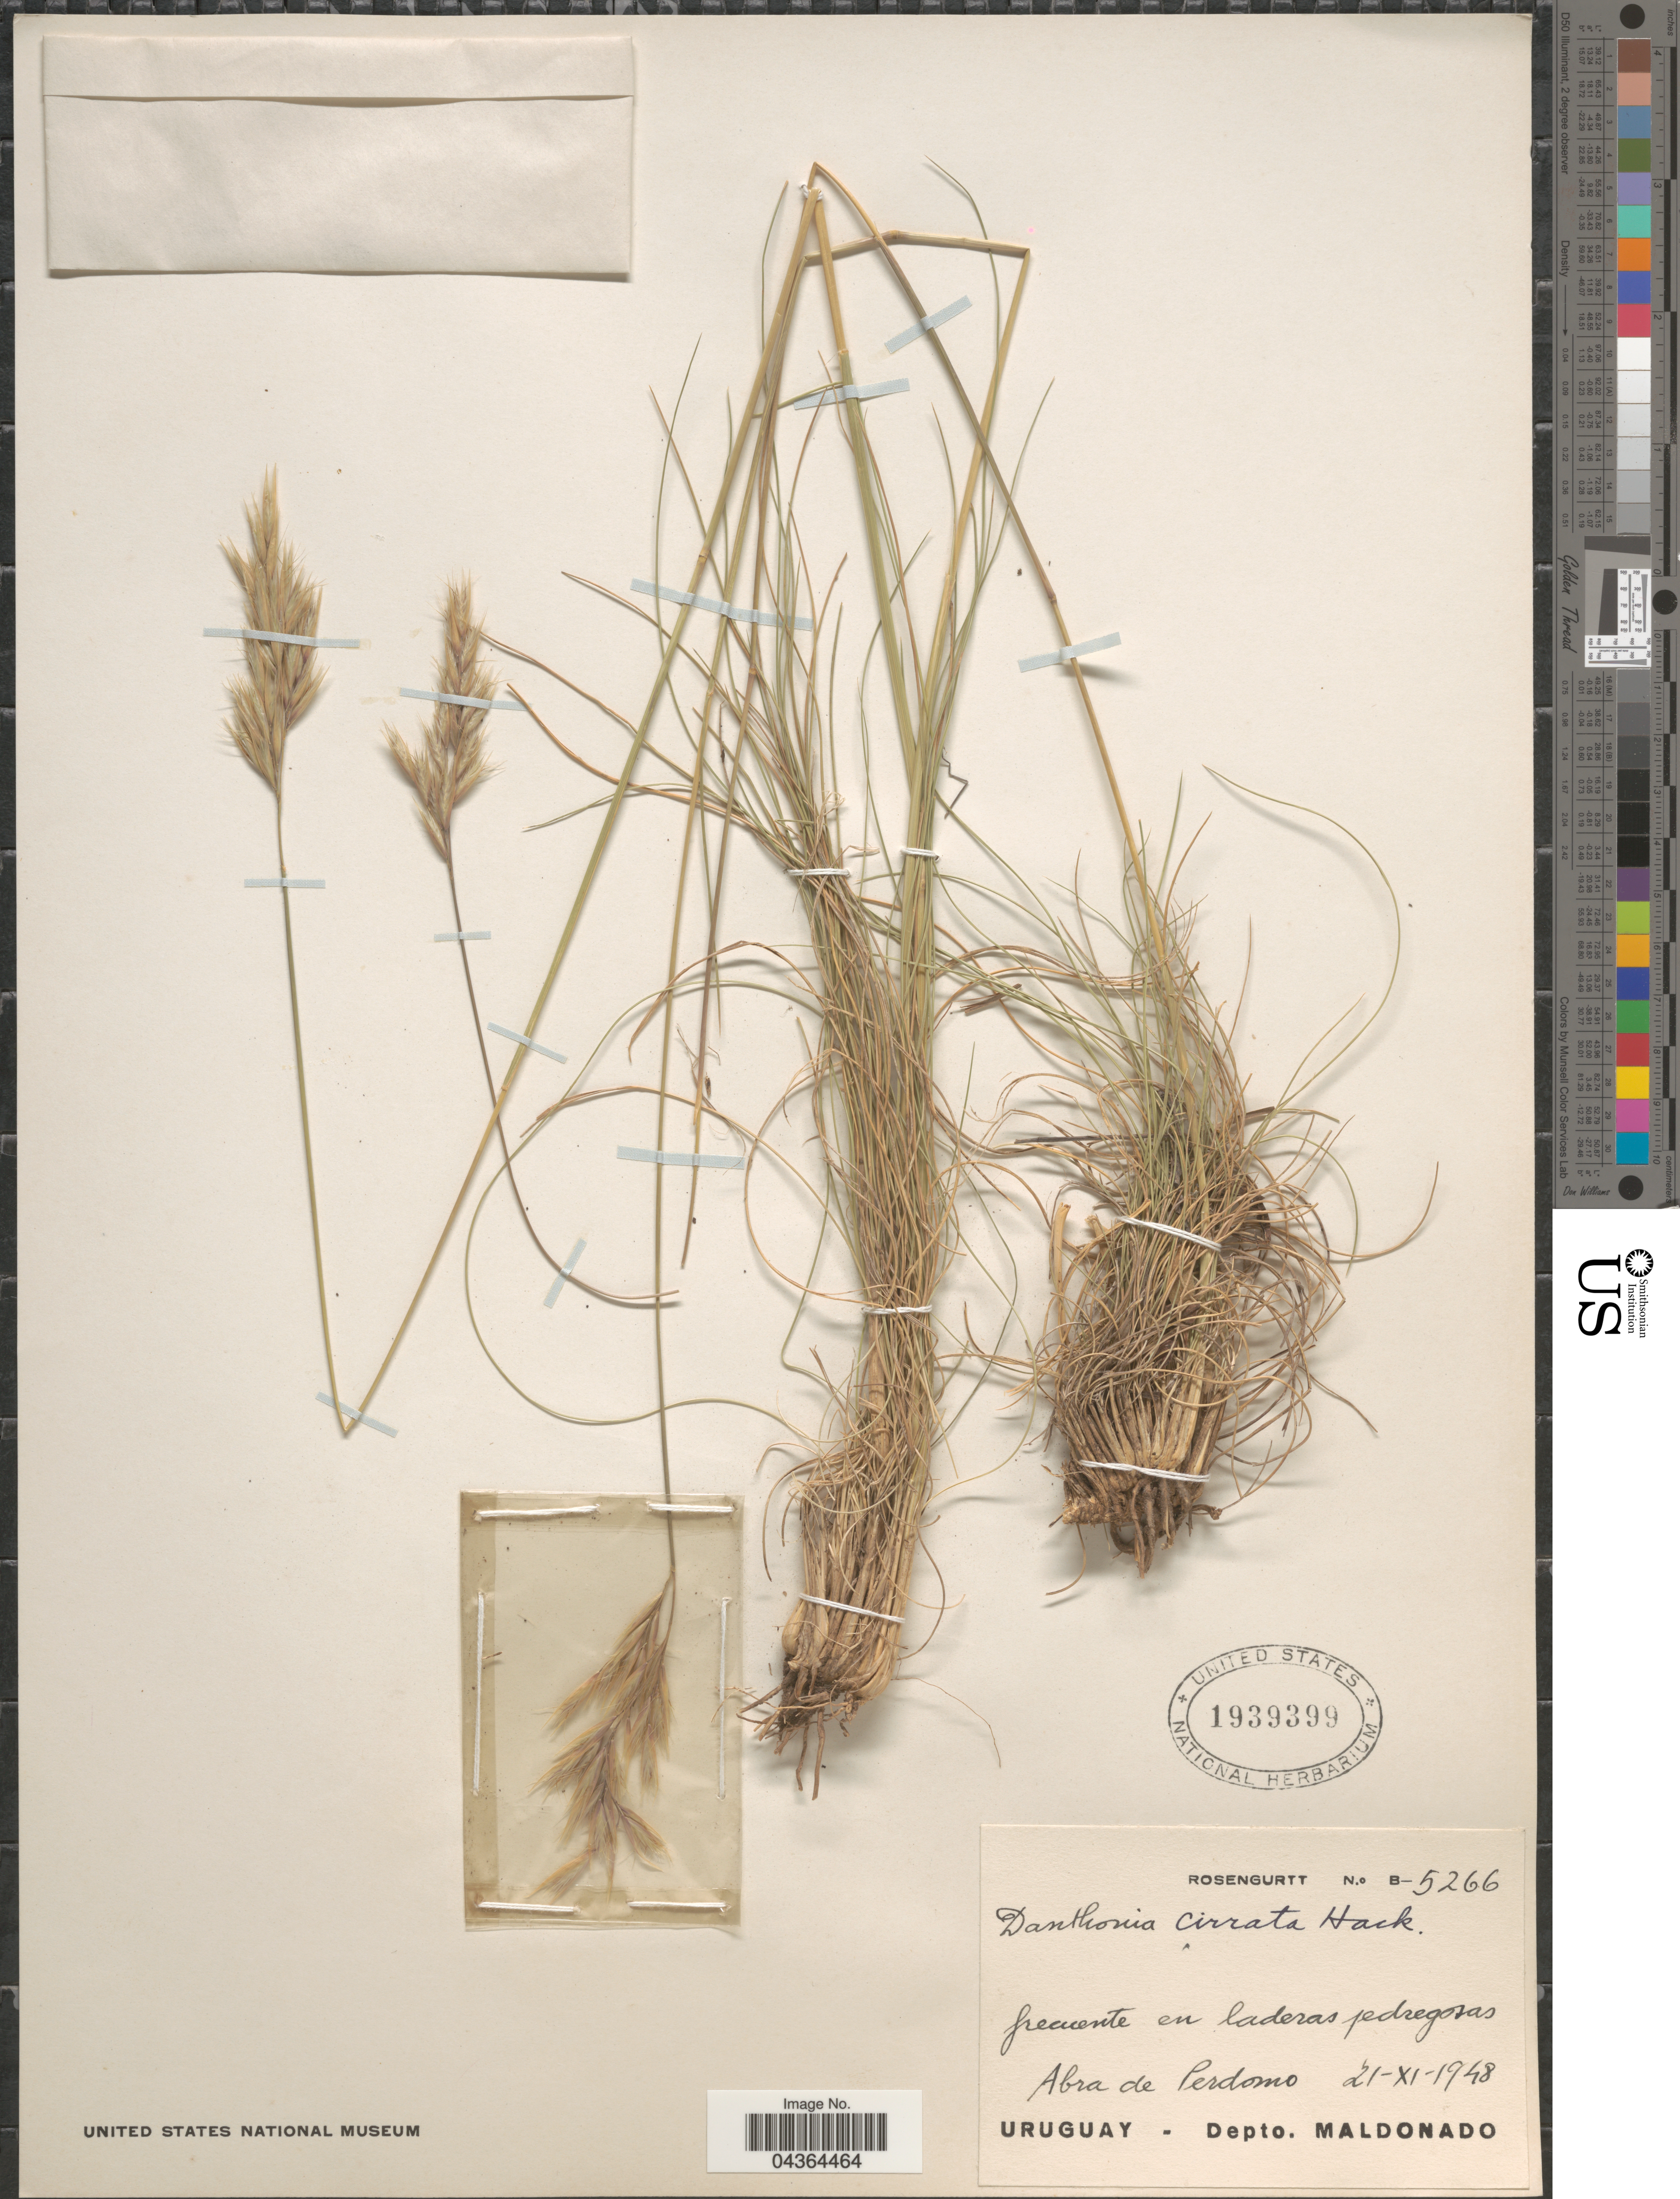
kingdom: Plantae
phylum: Tracheophyta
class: Liliopsida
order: Poales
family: Poaceae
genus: Danthonia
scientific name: Danthonia cirrata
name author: Hack. & Arechav.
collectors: Rosengurtt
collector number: B-5266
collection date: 1948-11-21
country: Uruguay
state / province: Maldonado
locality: Frecuente en laderas pedregosas. Abra de Perdomo. Depto. Maldonado.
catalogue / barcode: US 1939399